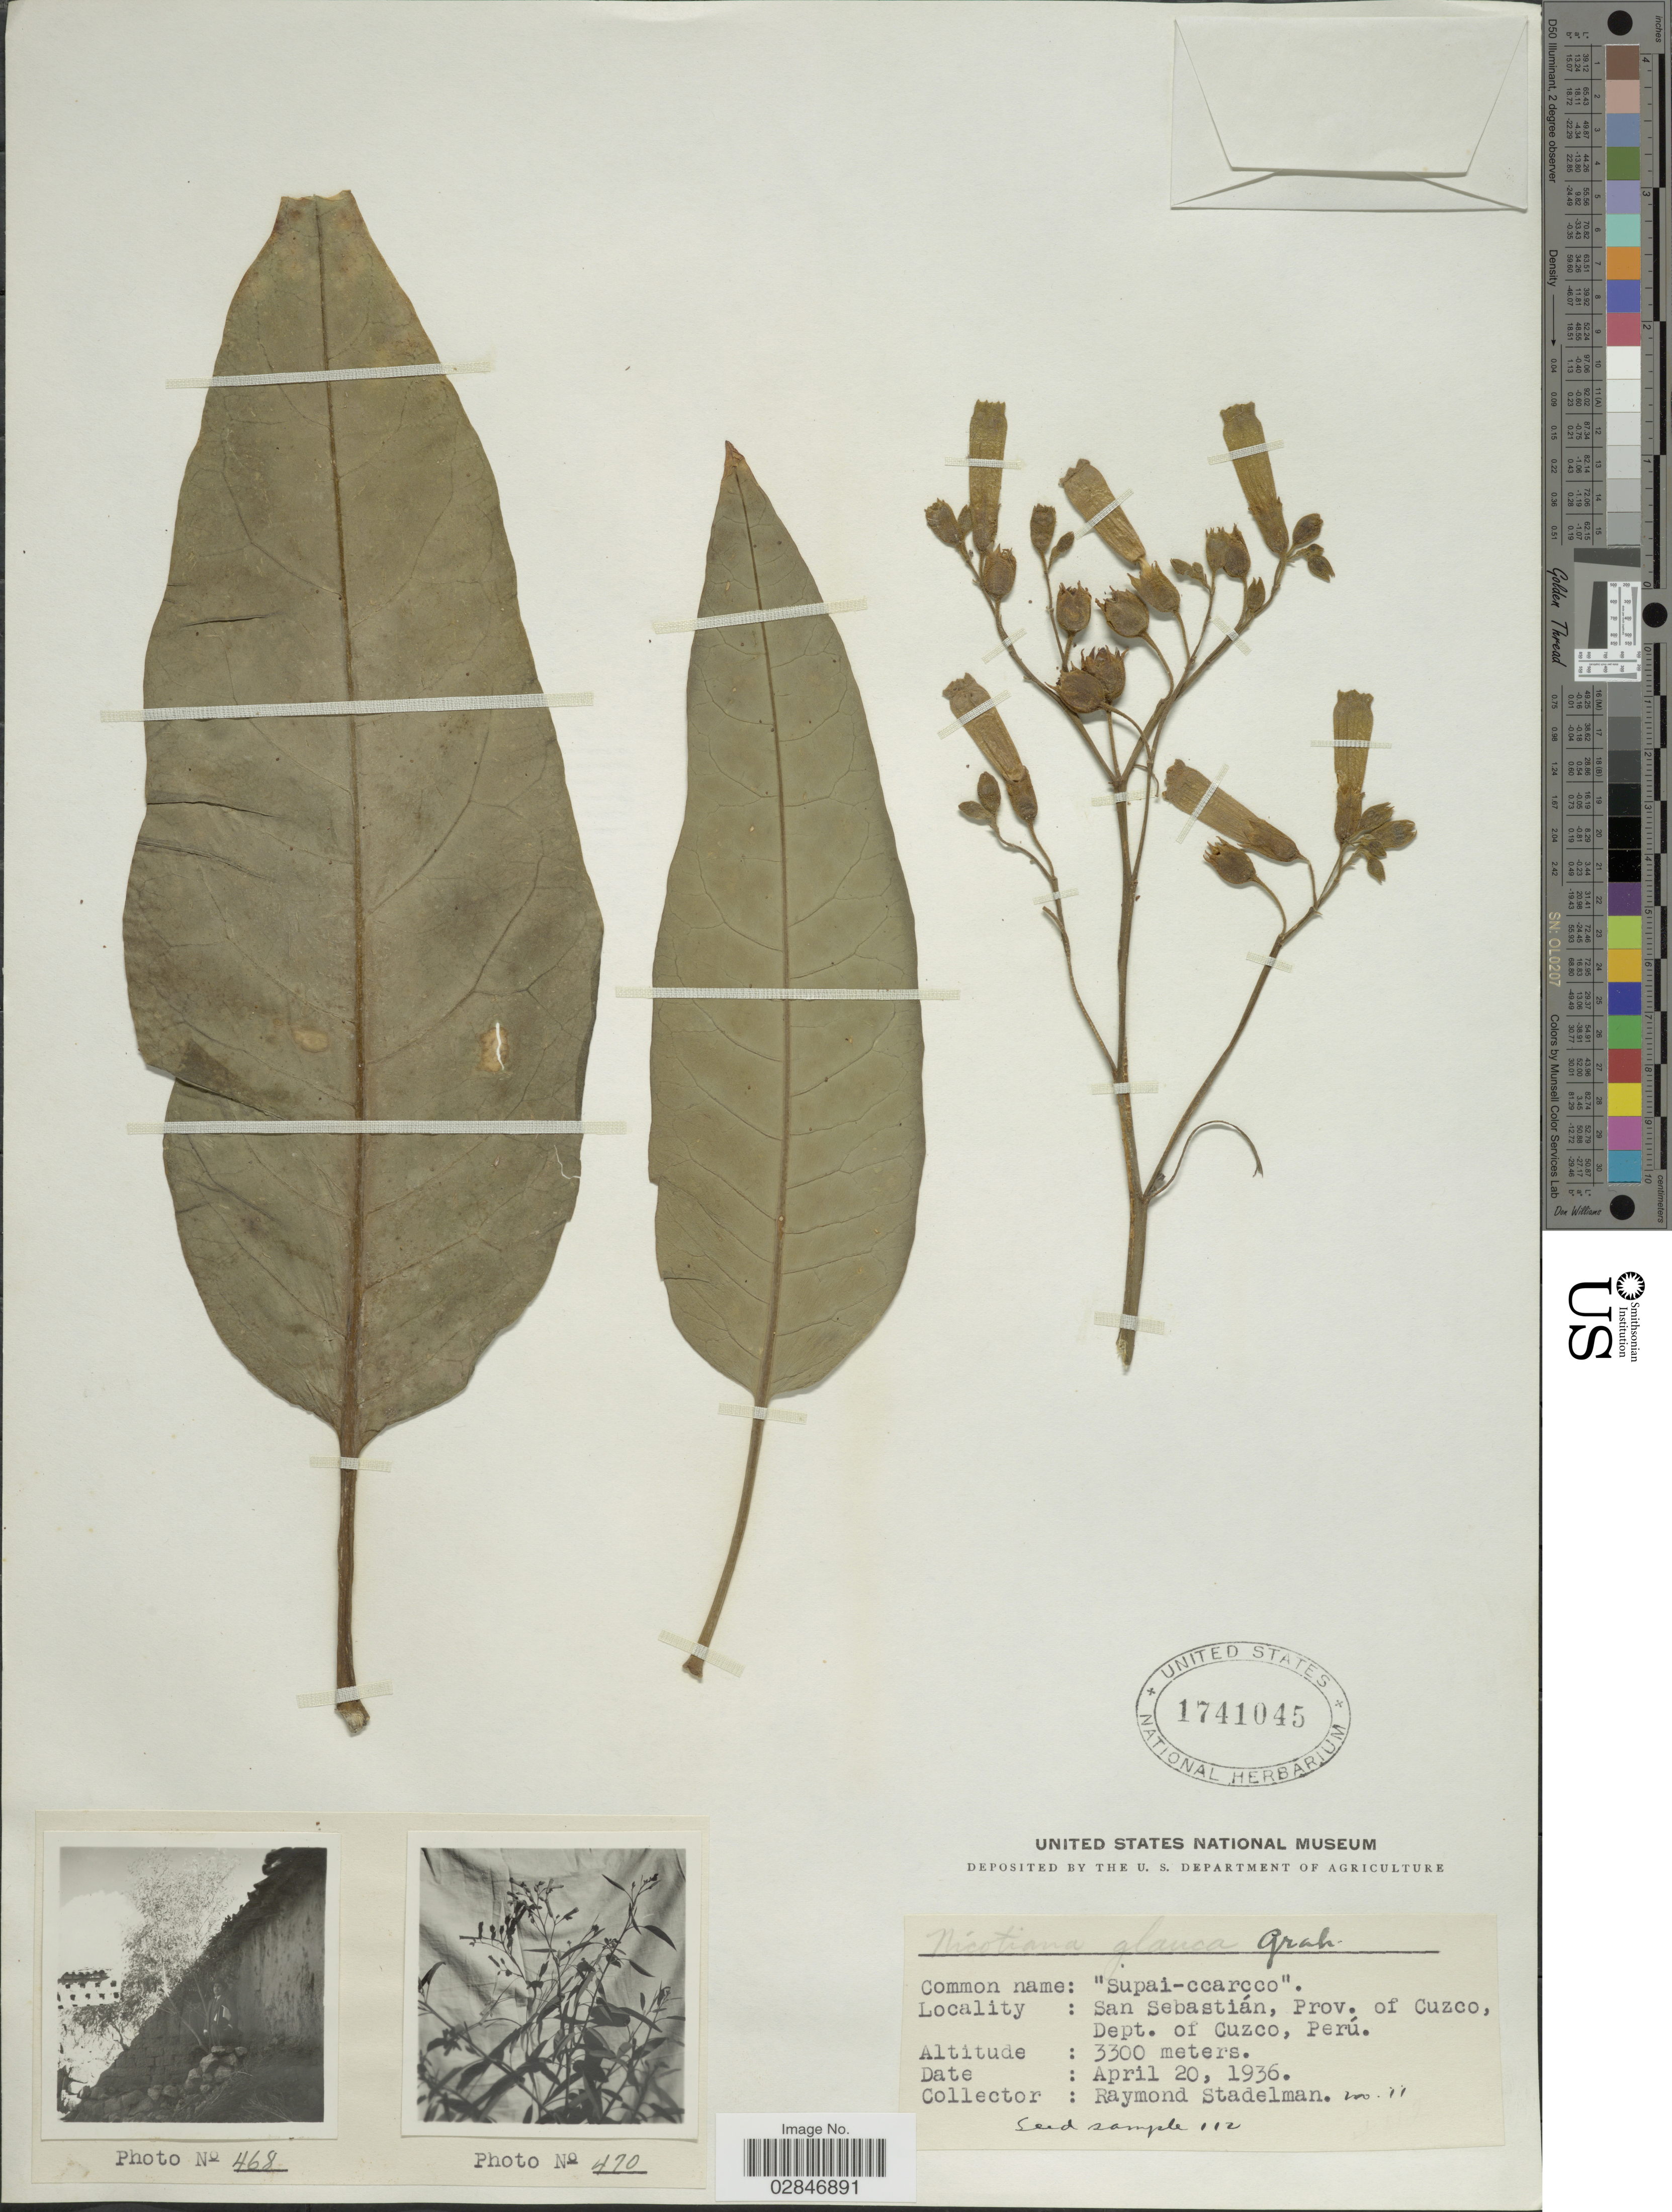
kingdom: Plantae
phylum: Tracheophyta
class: Magnoliopsida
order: Solanales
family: Solanaceae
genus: Nicotiana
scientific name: Nicotiana glauca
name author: Graham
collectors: R. Stadelman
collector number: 11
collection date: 1936-04-20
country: Peru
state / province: Cusco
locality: San Sebastián, Prov. of Cuzco, Dept. of Cuzco.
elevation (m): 3300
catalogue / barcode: US 1741045